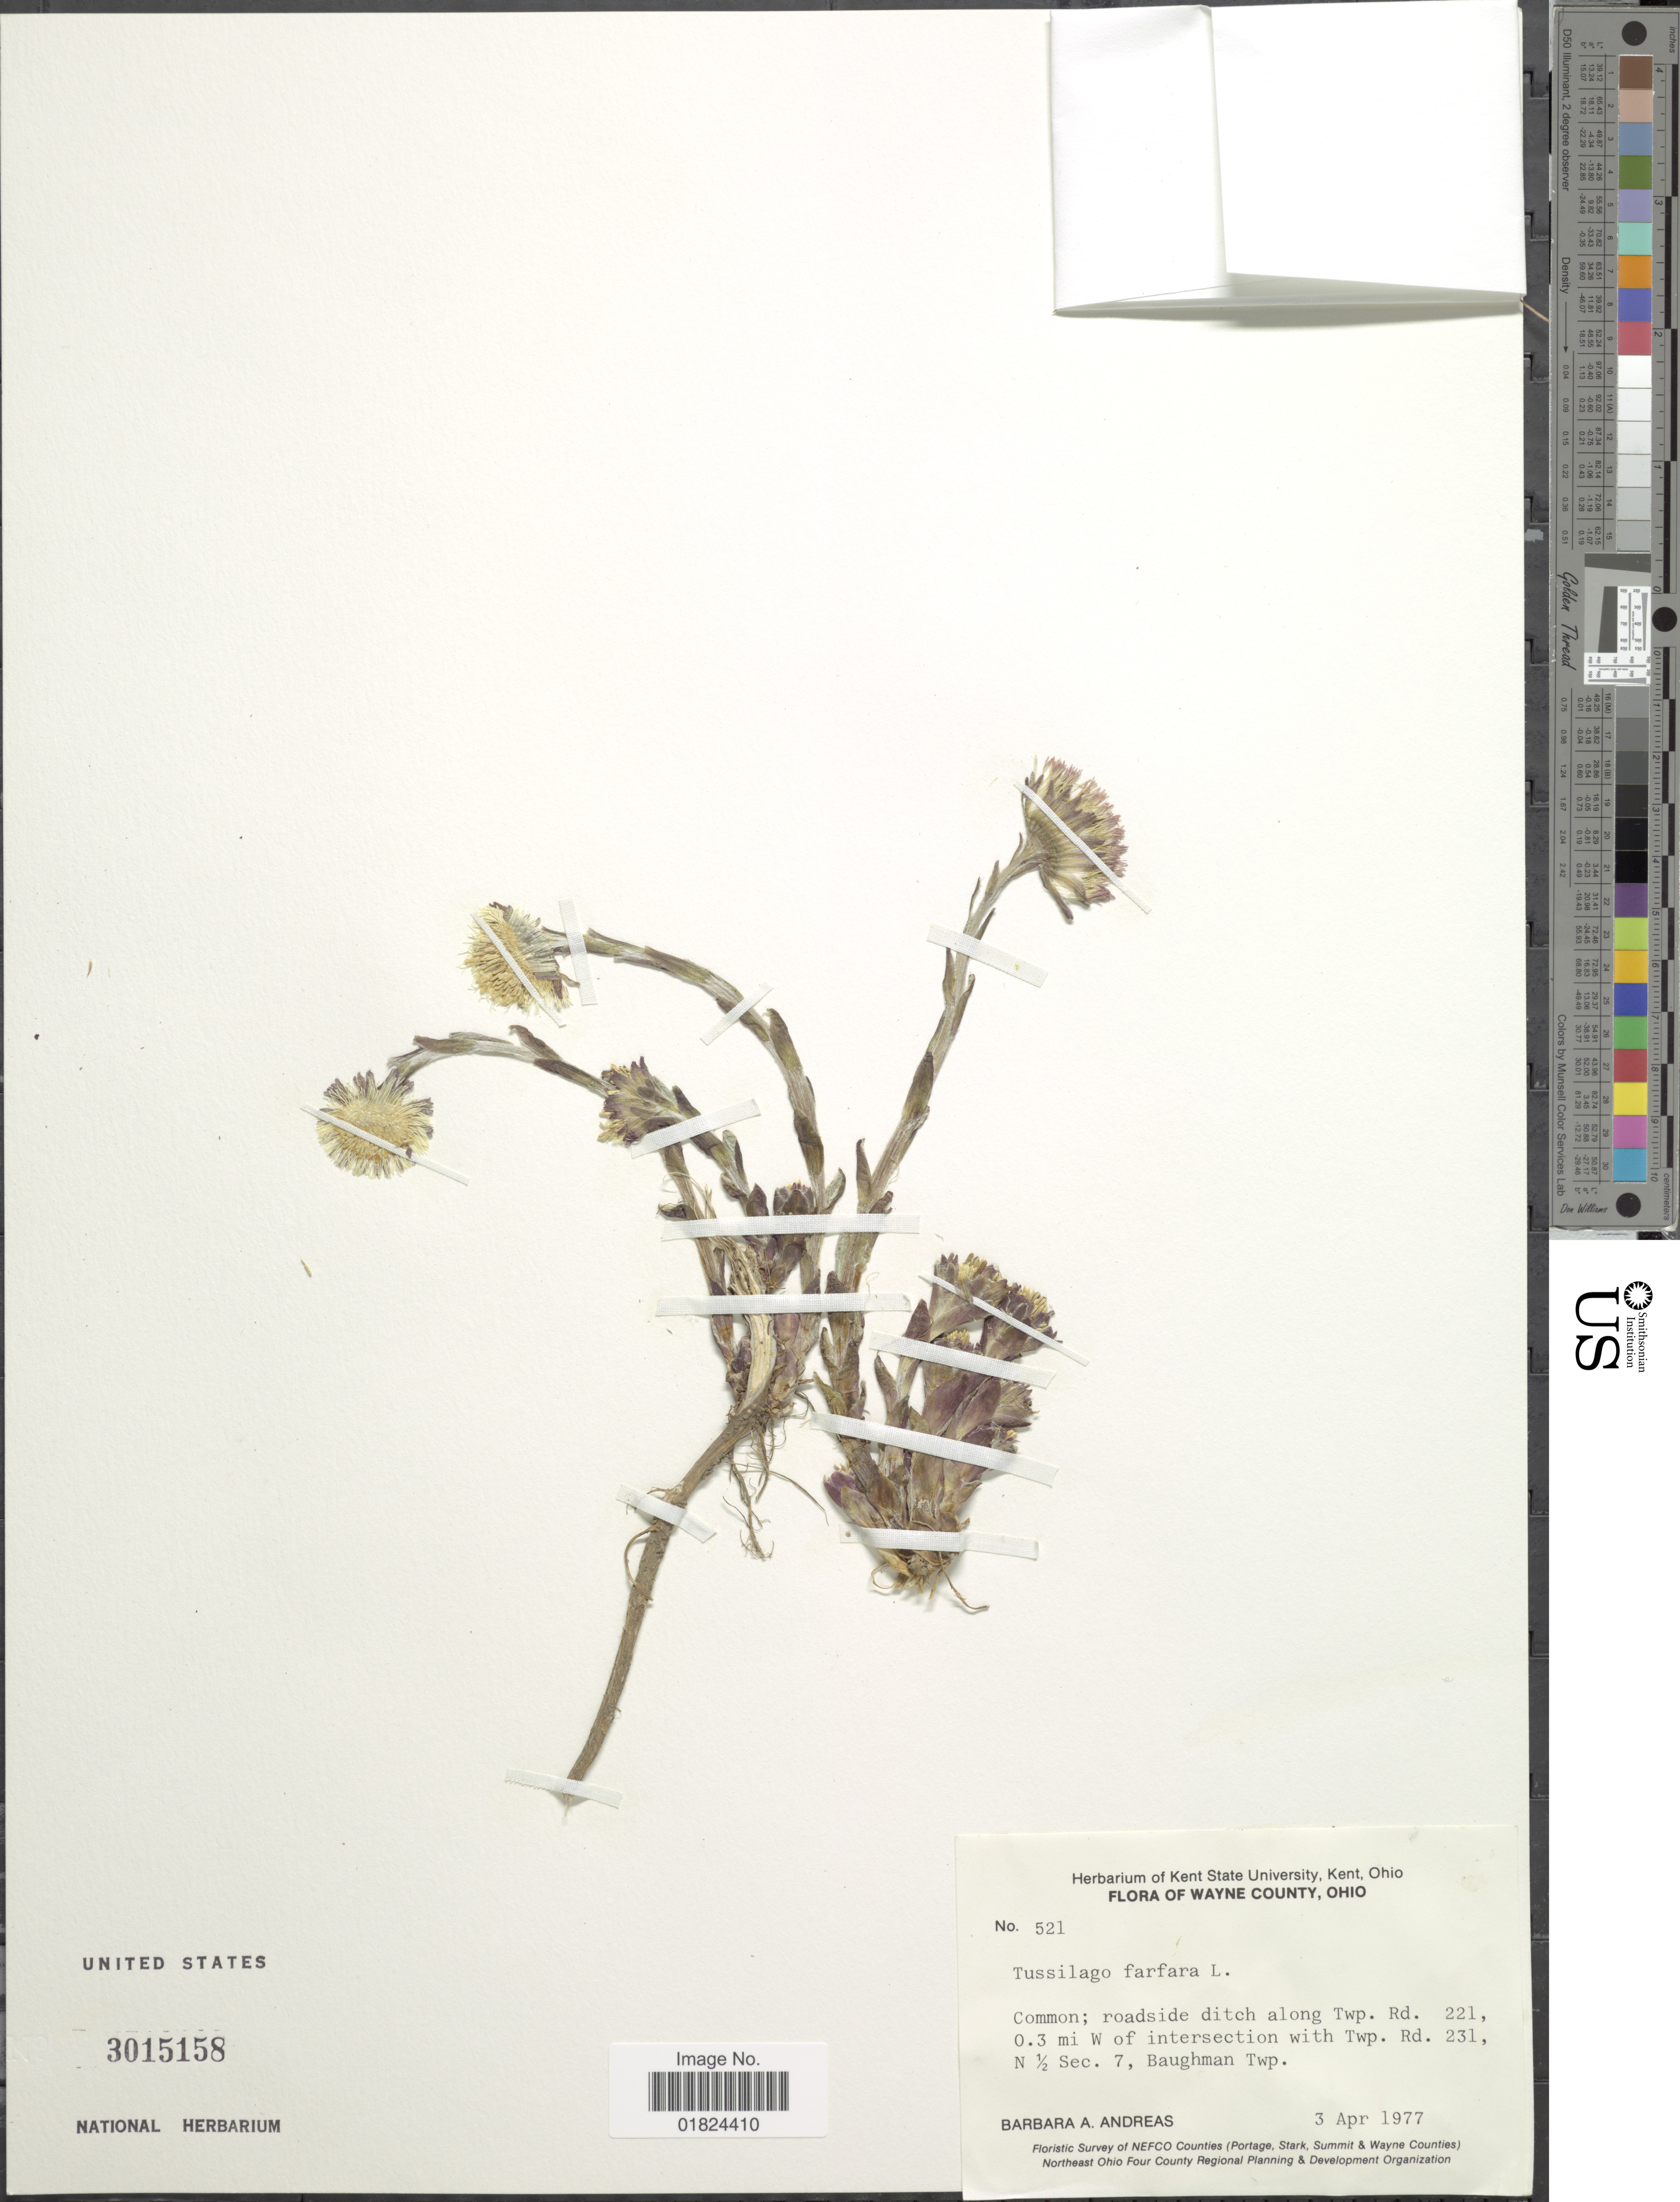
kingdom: Plantae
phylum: Tracheophyta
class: Magnoliopsida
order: Asterales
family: Asteraceae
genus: Tussilago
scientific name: Tussilago farfara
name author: L.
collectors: B. A. Andreas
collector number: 521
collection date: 1977-04-03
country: United States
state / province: Ohio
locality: Wayne County, common, roadside ditch along Twp. Rd. 221, 0.3 mi W of intersection with Twp. Rd. 231, N 1/2 Sec. 7, Baughman Twp.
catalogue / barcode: US 3015158